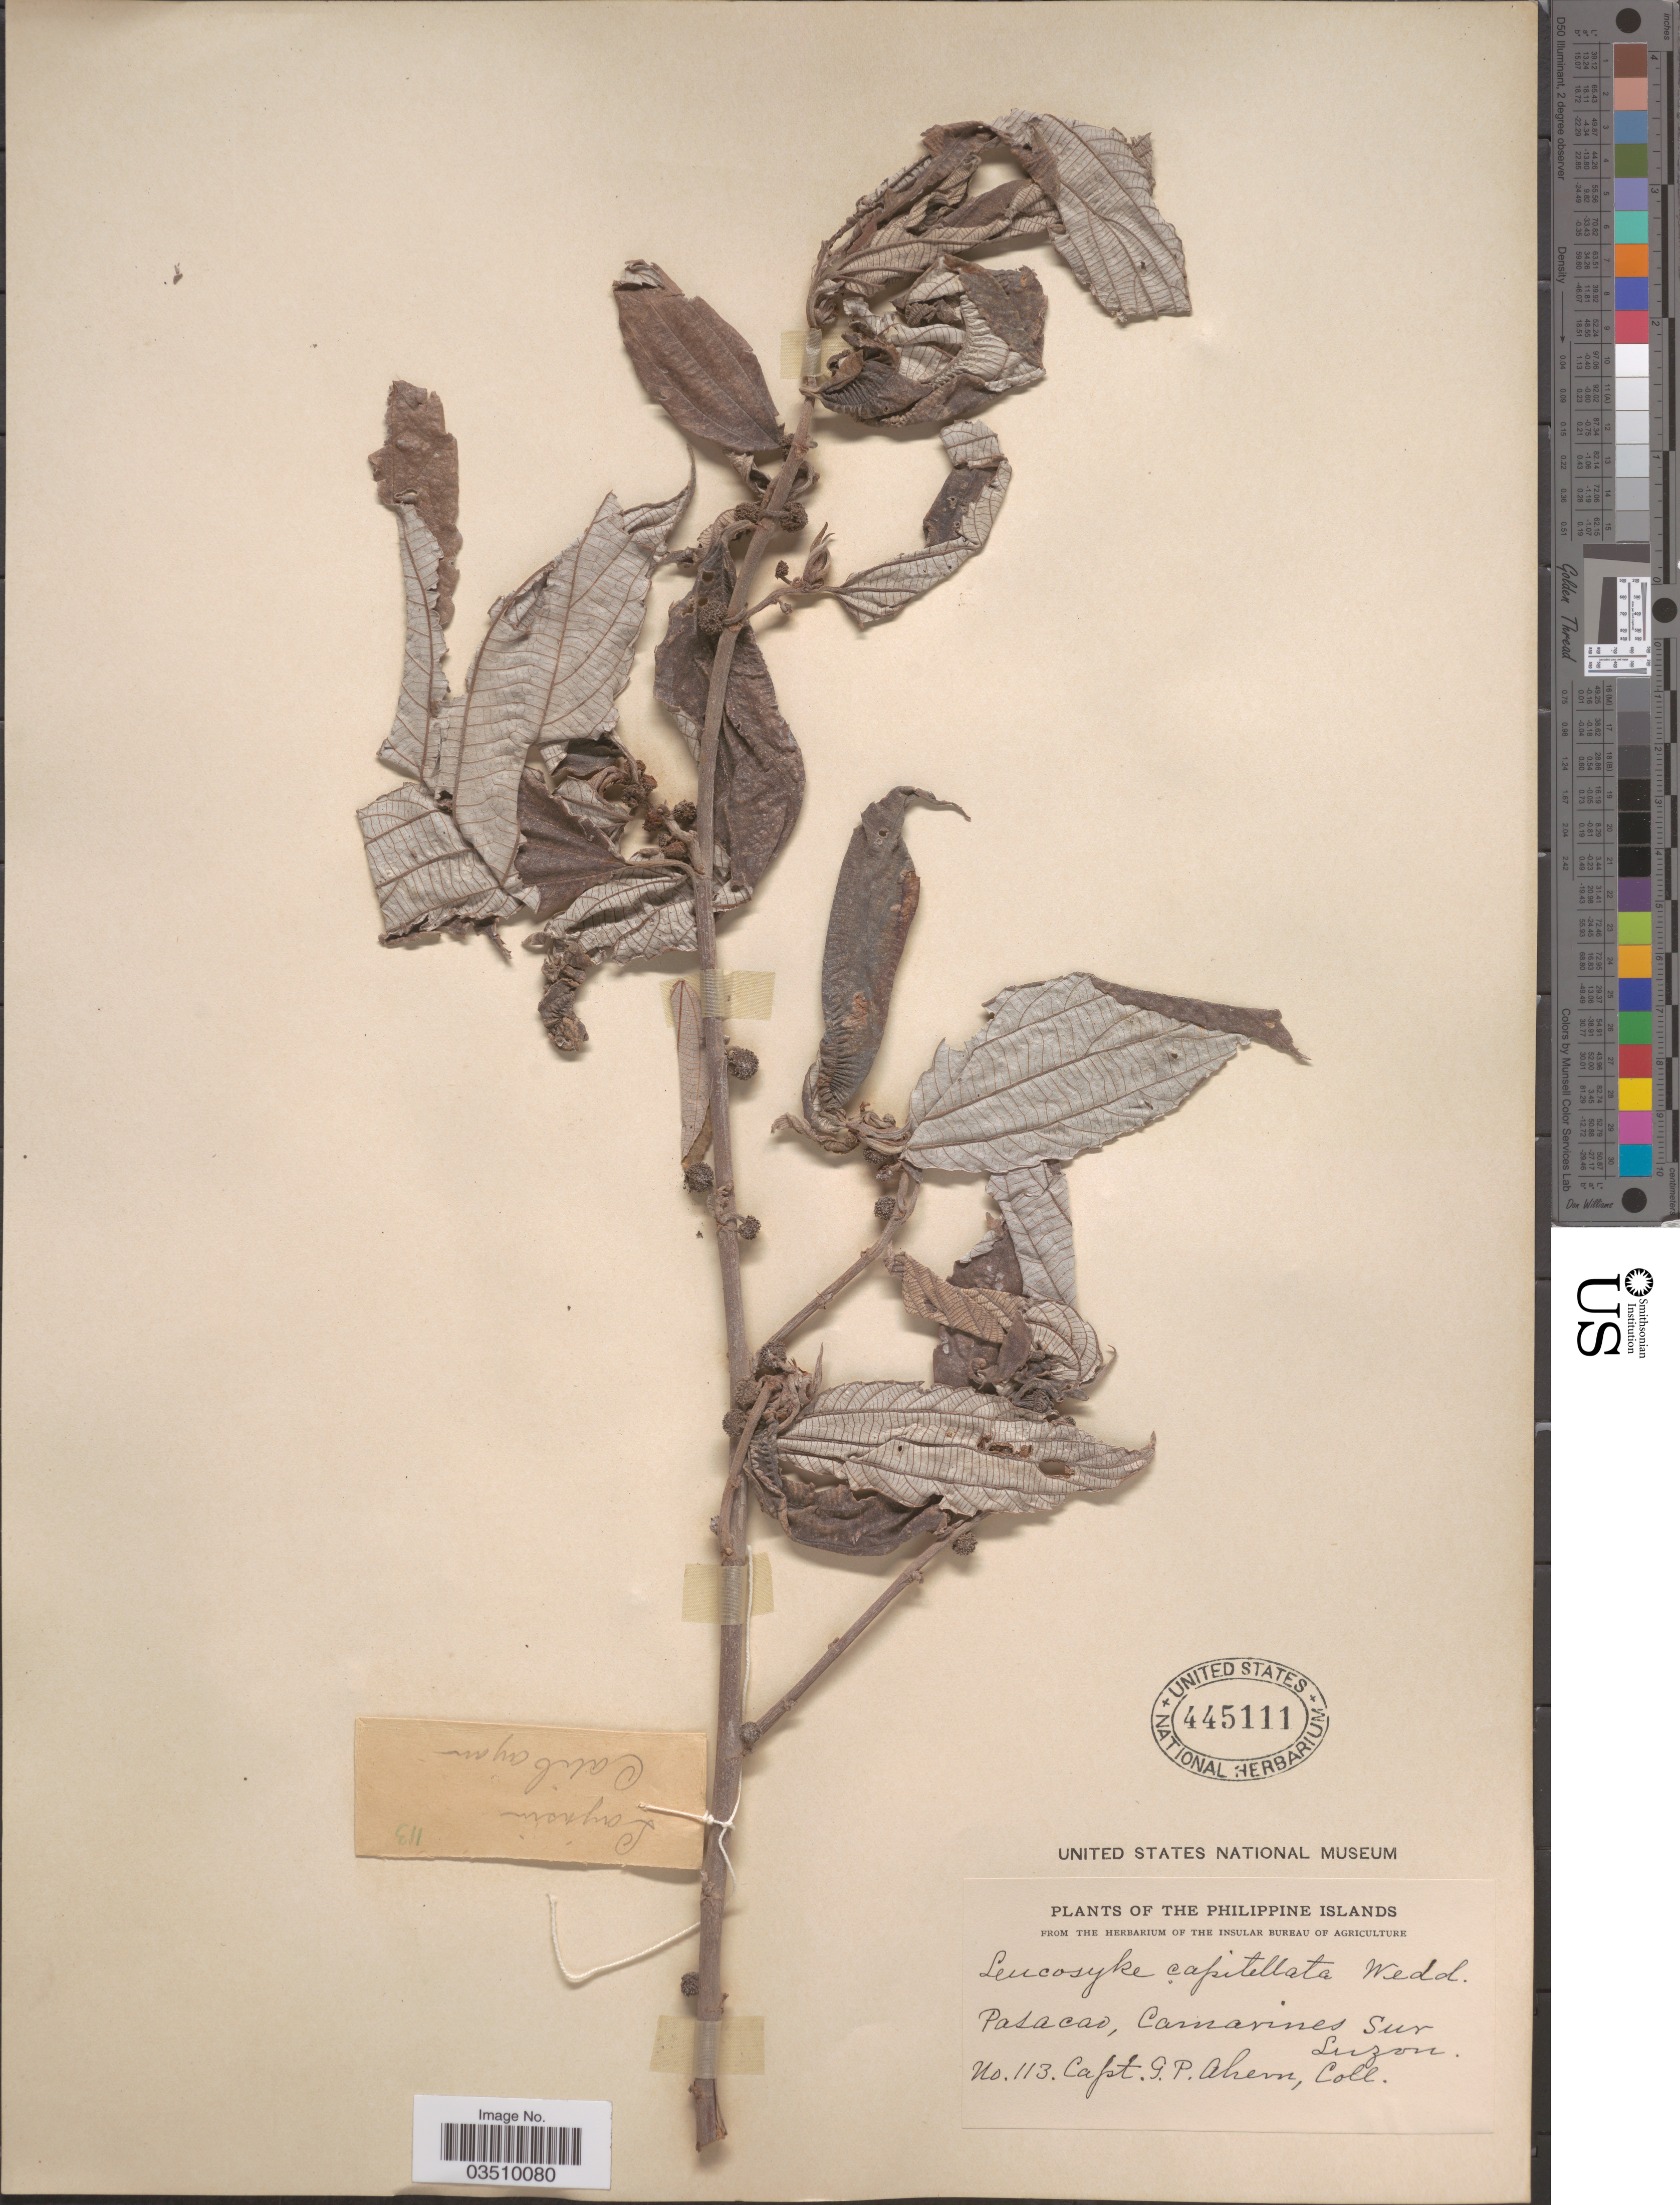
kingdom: Plantae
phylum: Tracheophyta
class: Magnoliopsida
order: Rosales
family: Urticaceae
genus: Leucosyke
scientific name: Leucosyke capitellata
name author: (Poir.) Wedd.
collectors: G. Ahern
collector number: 113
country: Philippines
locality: Pasacao, Camarines Sur. Luzon.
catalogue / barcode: US 445111